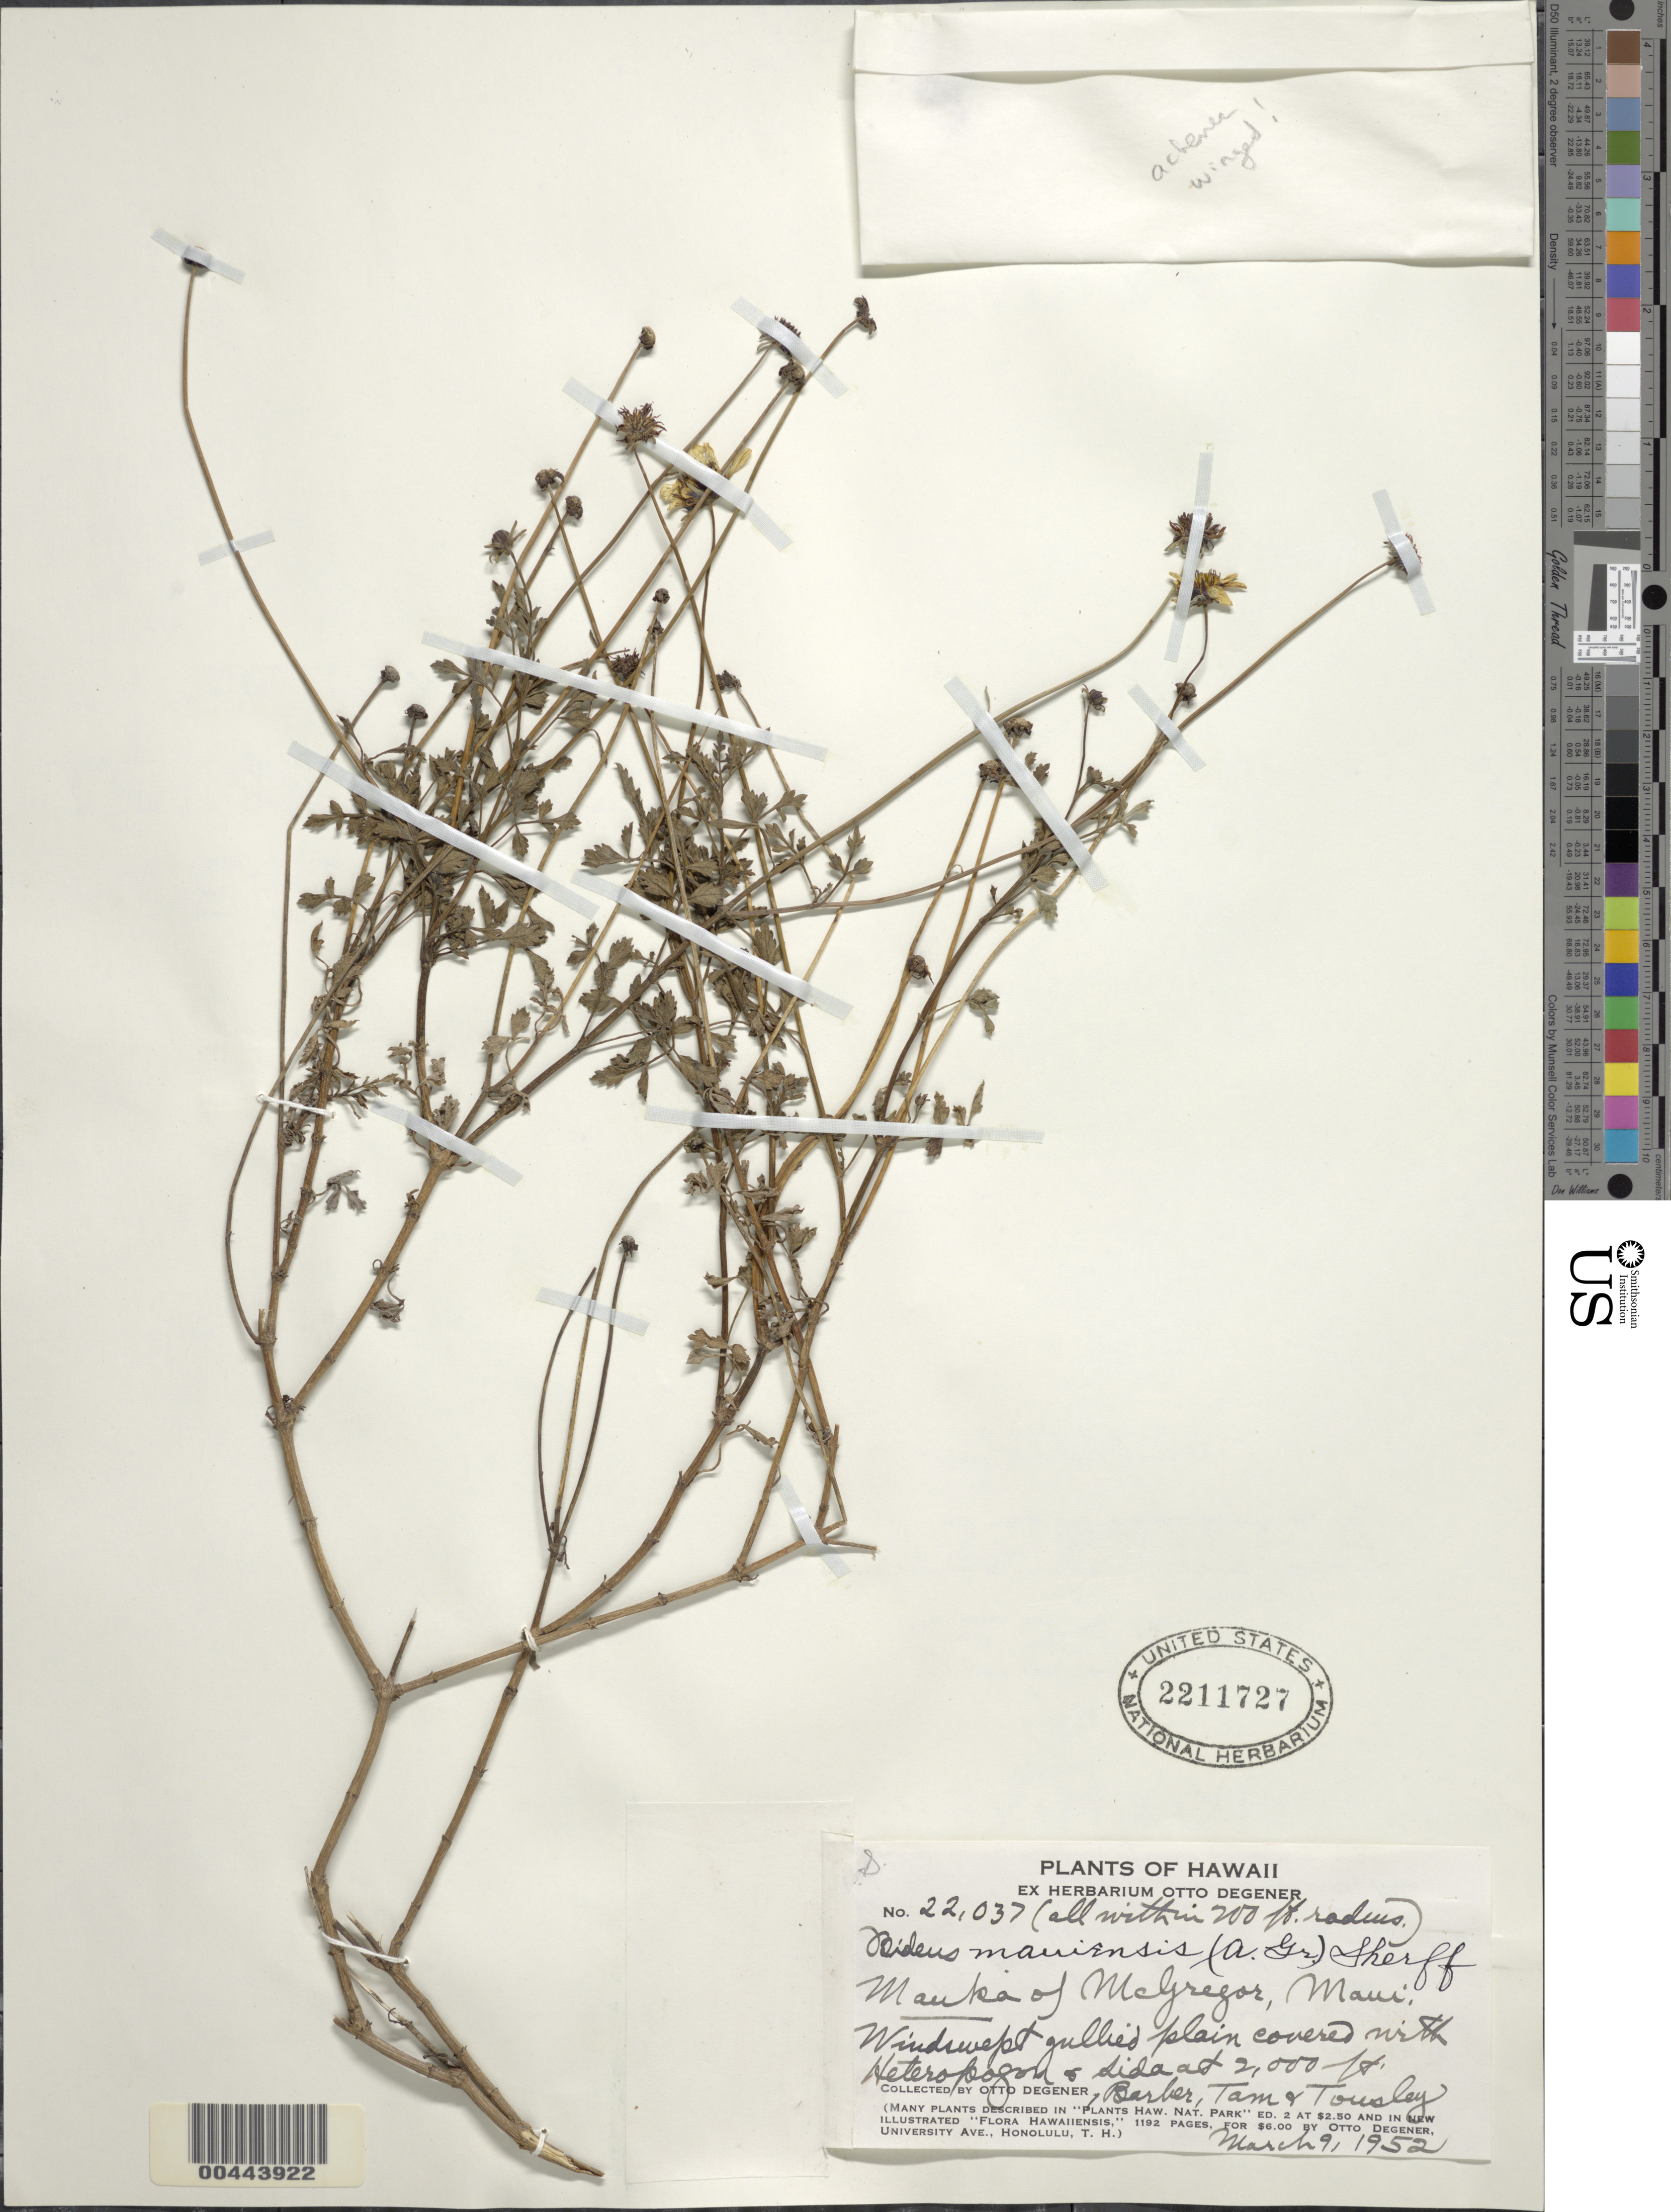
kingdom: Plantae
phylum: Tracheophyta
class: Magnoliopsida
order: Asterales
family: Asteraceae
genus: Bidens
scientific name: Bidens mauiensis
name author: Sherff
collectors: O. Degener, Barber, Tam & -. Tousley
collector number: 22037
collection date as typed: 9 Mar 1952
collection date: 1952-03-09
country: United States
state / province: Hawaii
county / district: Maui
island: Maui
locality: Mauka of McGregor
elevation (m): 610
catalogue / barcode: US 2211727